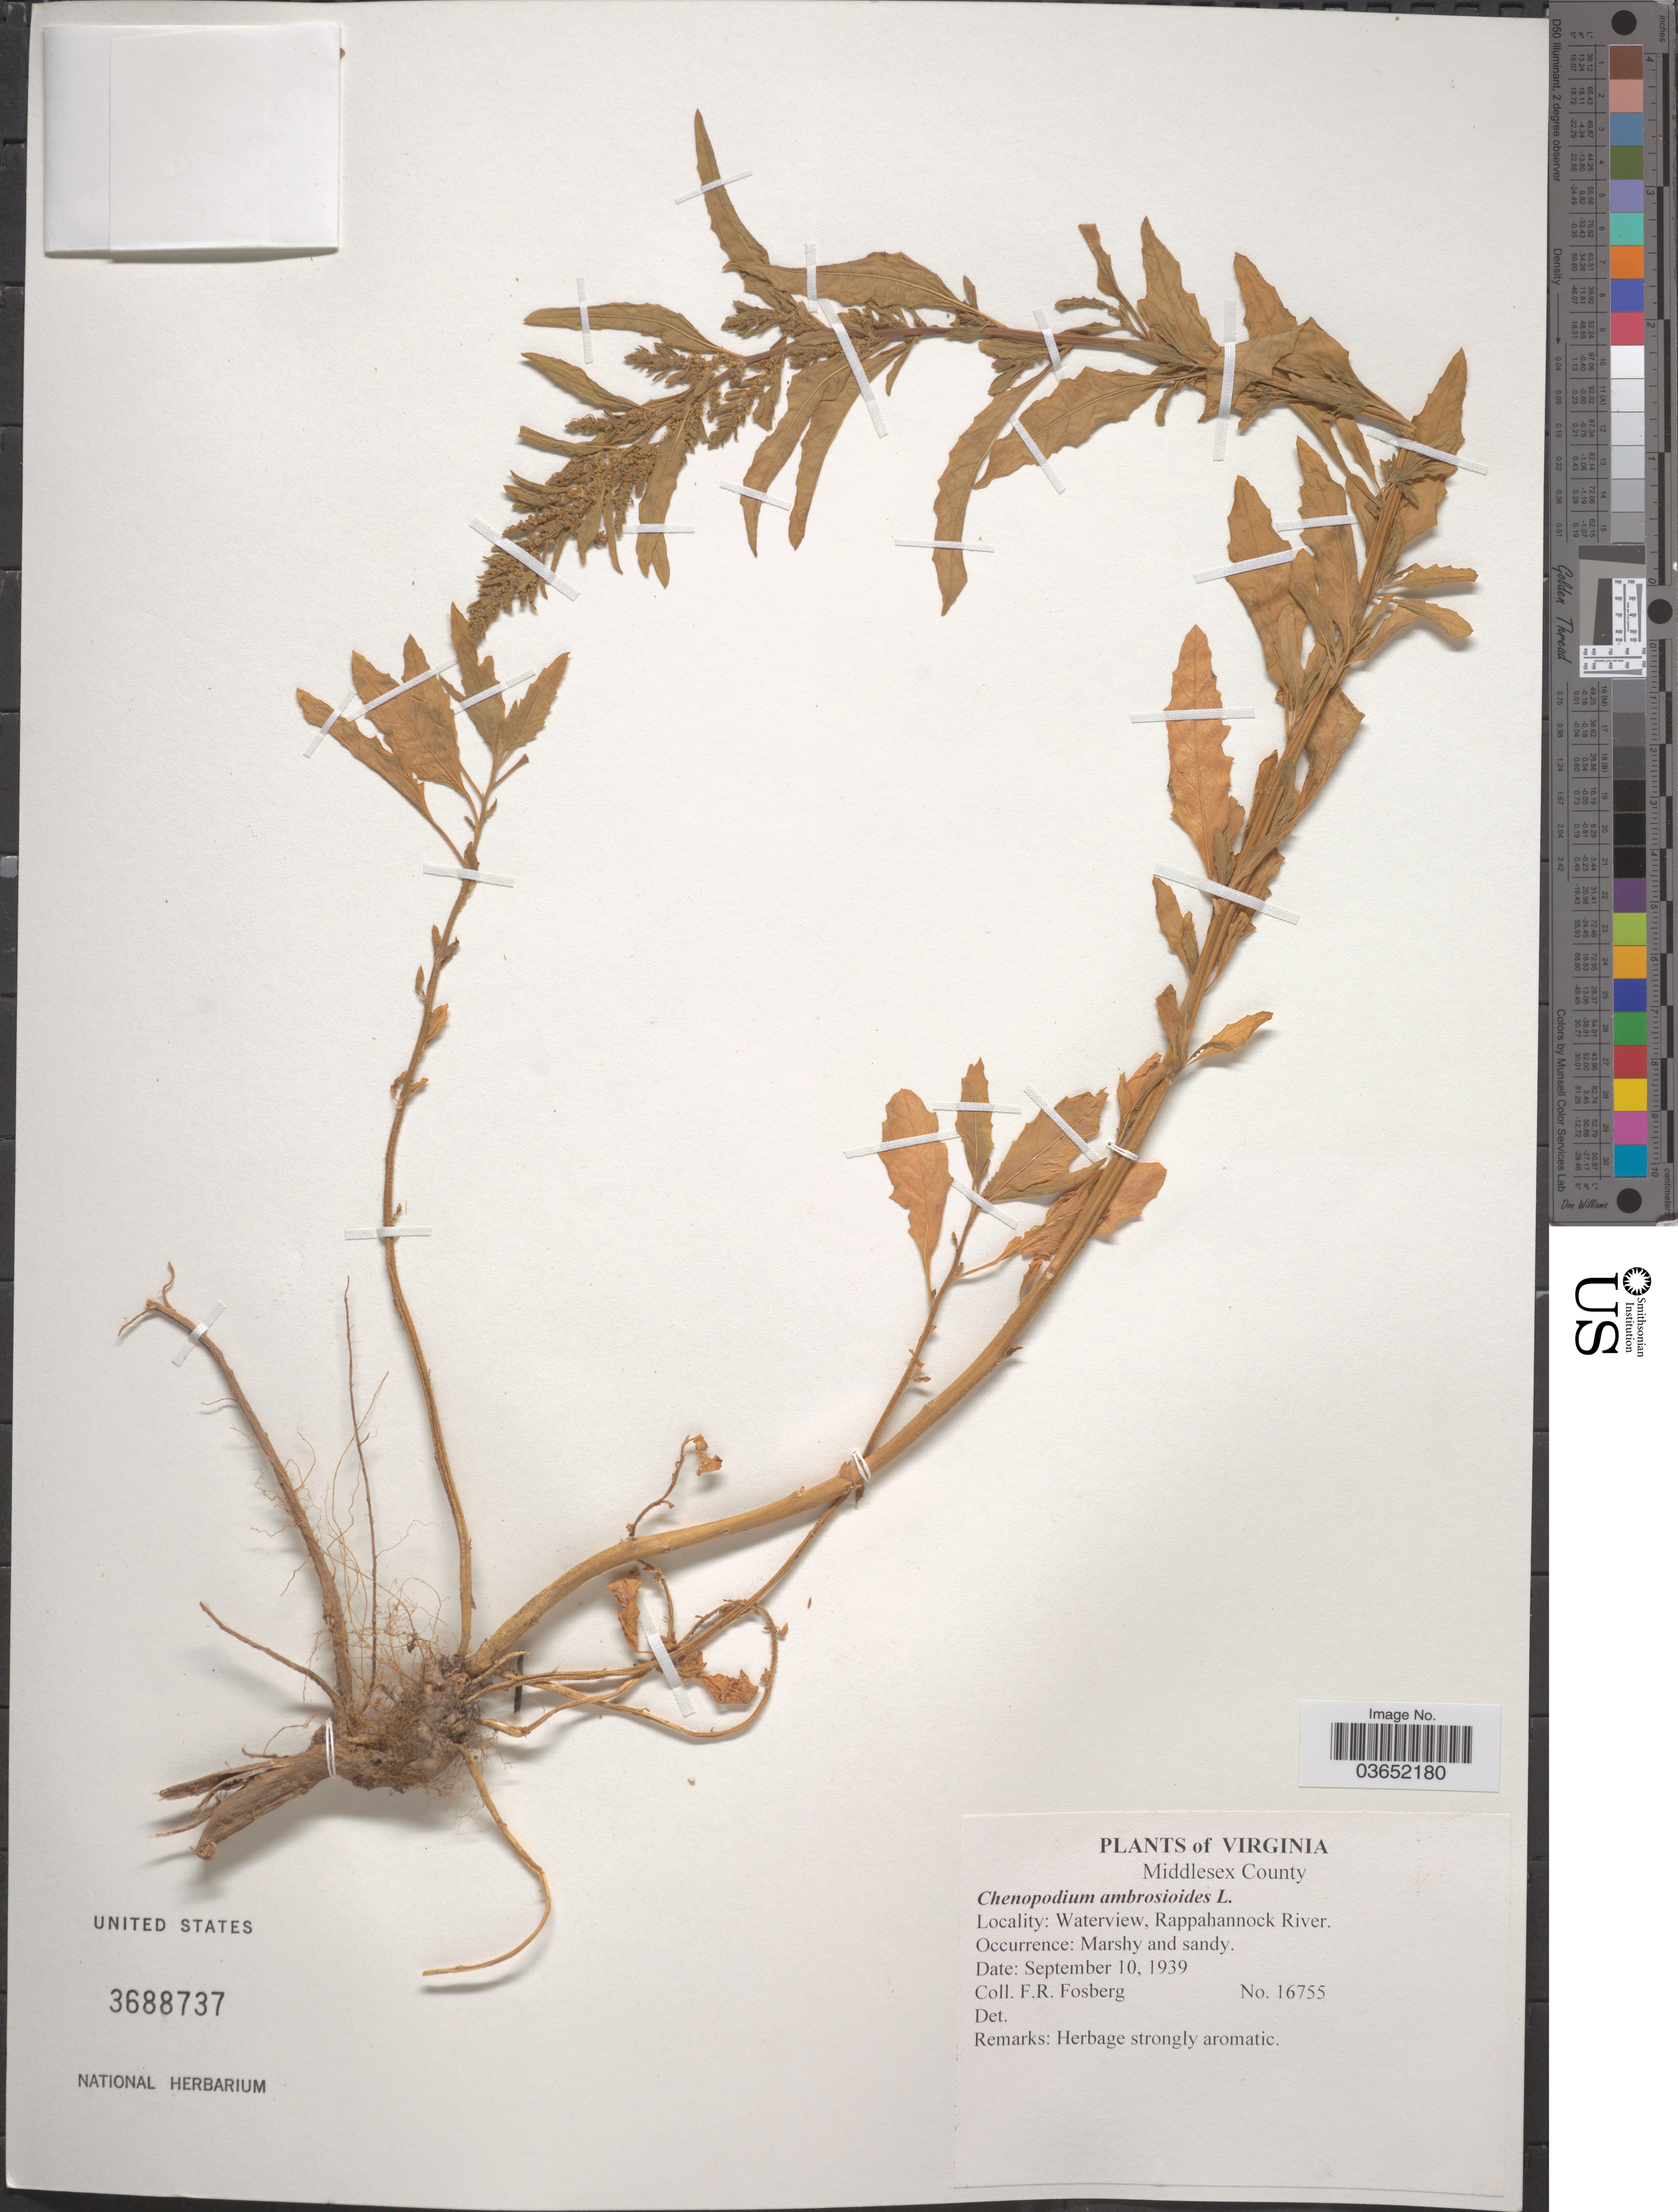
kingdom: Plantae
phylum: Tracheophyta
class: Magnoliopsida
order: Caryophyllales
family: Amaranthaceae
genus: Chenopodium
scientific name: Chenopodium ambrosioides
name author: L.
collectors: F. R. Fosberg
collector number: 16755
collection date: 1939-09-10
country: United States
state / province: Virginia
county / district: Middlesex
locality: Middlesex County. Waterview, Rappahannock River.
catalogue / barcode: US 3688737